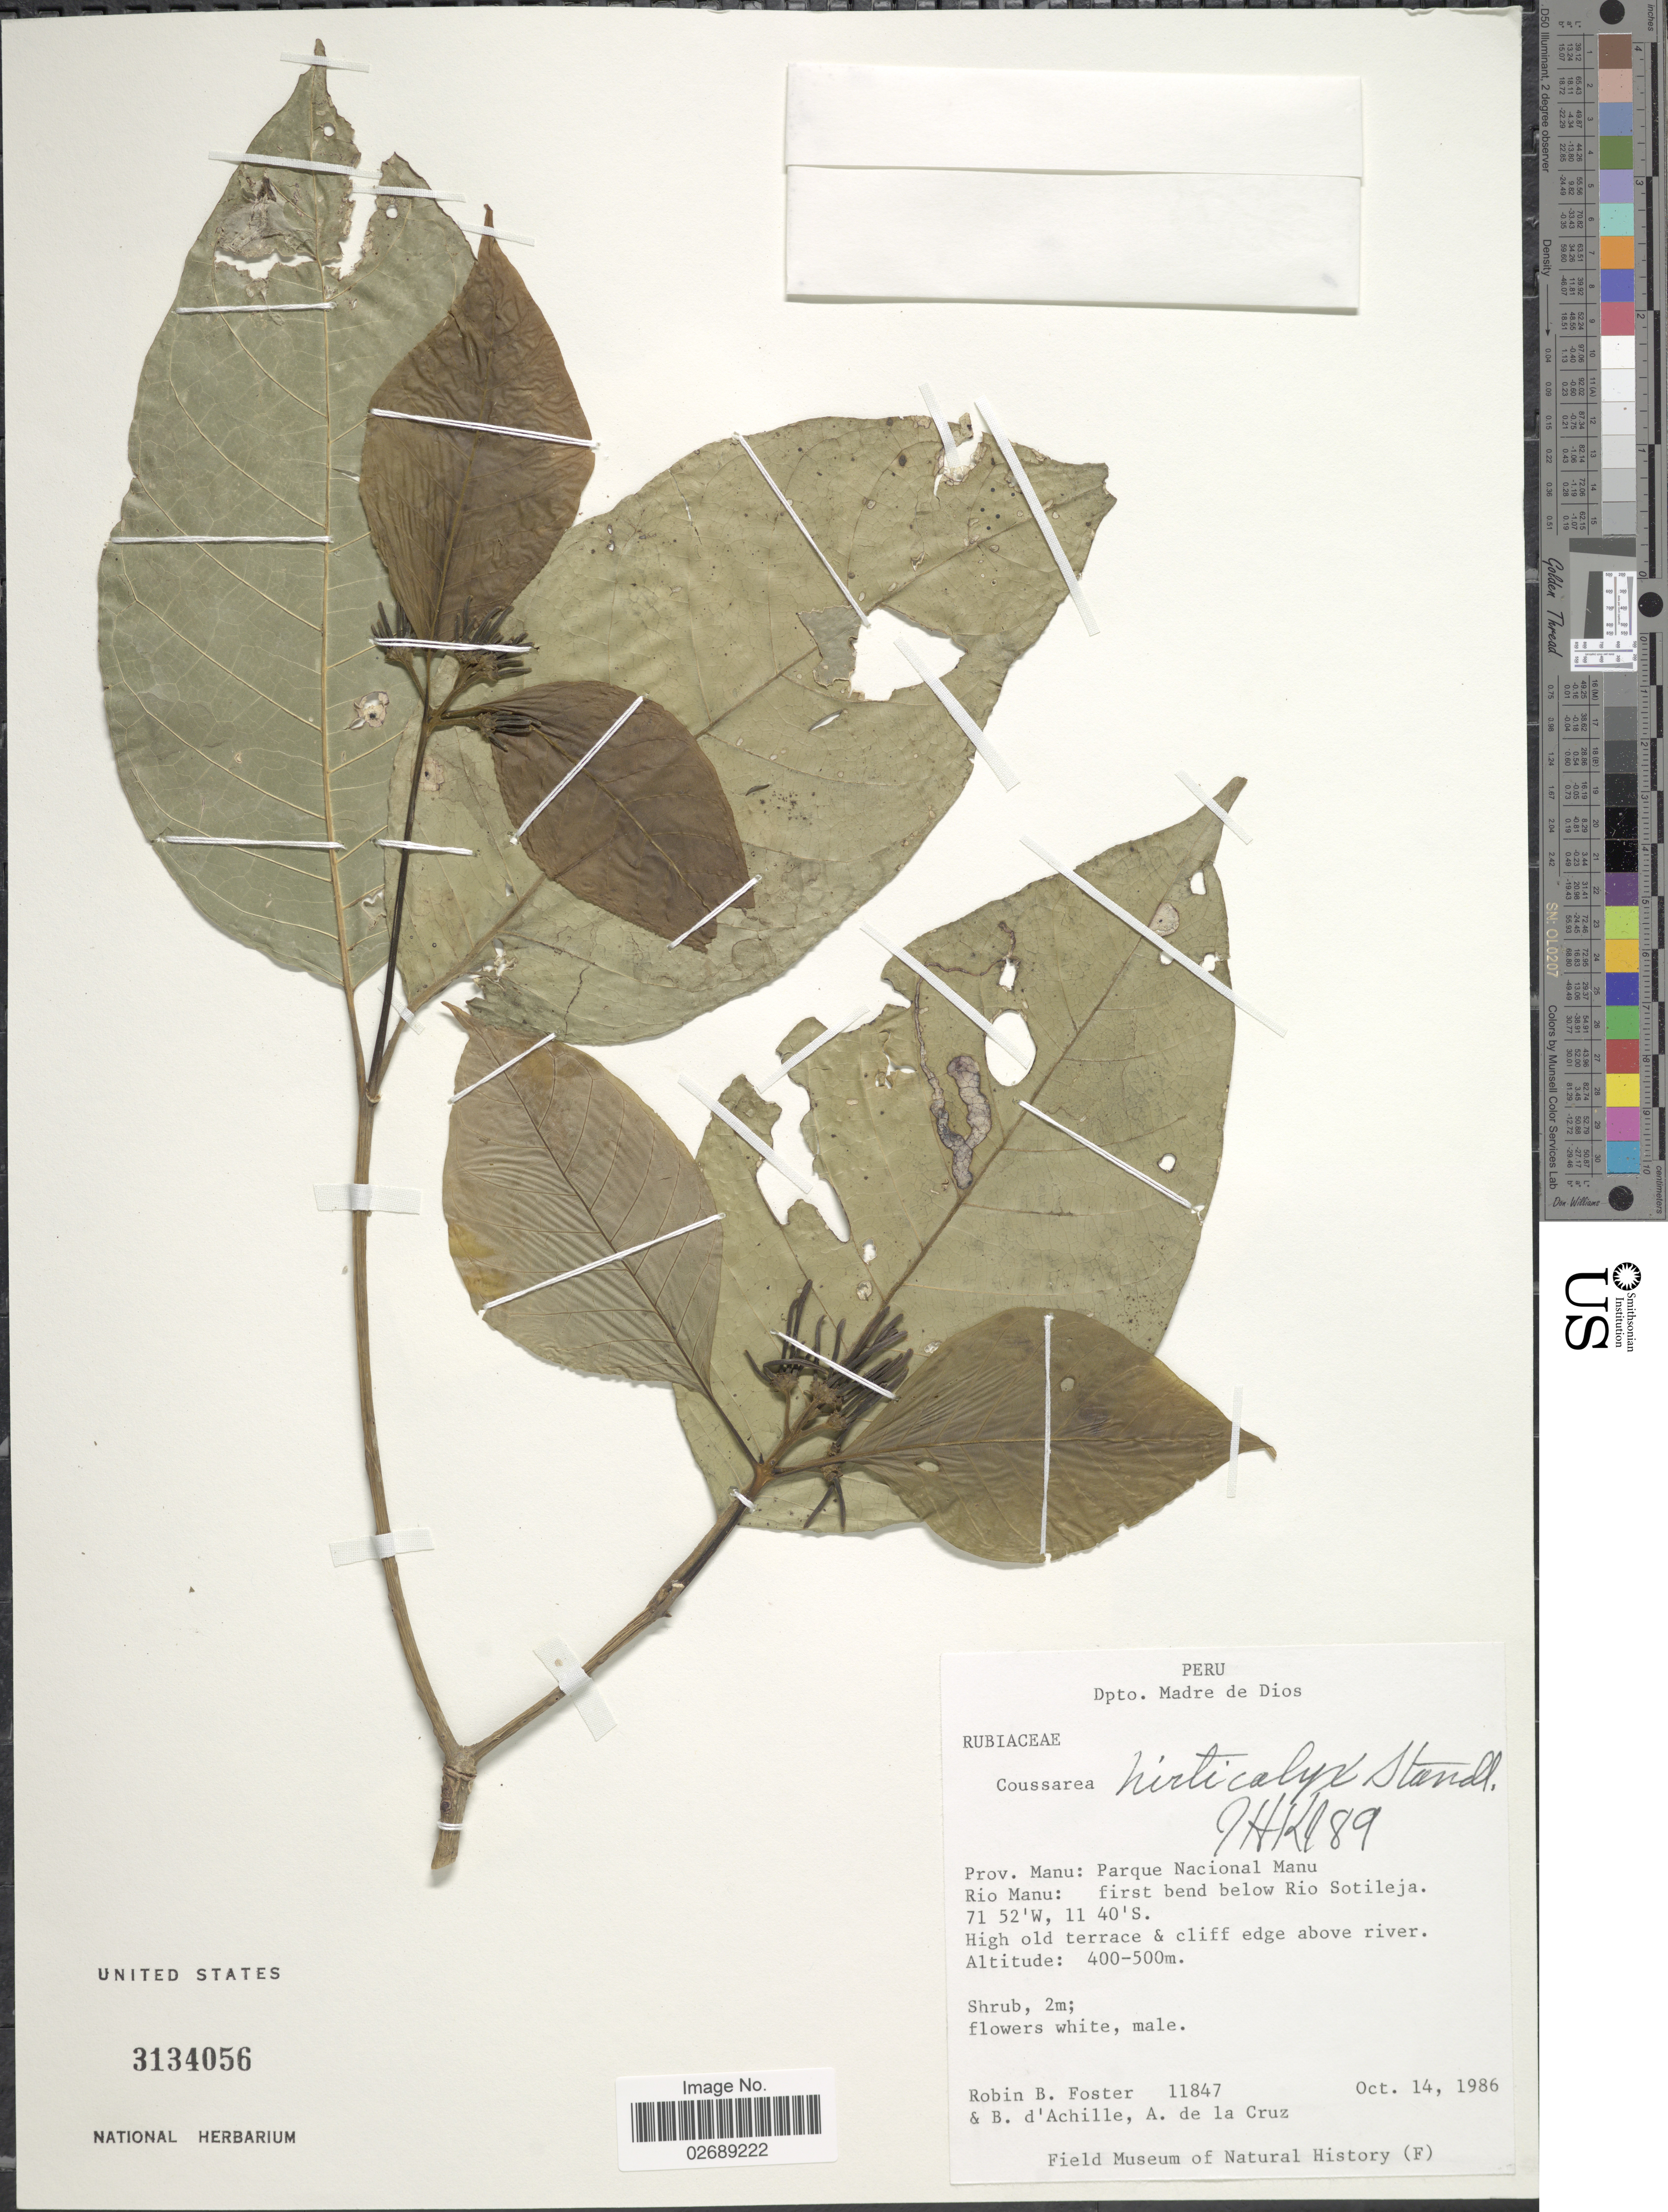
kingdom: Plantae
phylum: Tracheophyta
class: Magnoliopsida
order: Gentianales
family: Rubiaceae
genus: Coussarea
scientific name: Coussarea hirticalyx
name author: Standl.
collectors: R. B. Foster, B. d'Achille & A. de la Cruz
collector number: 11847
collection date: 1986-10-14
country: Peru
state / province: Madre de Dios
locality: Prov. Manu: Parque Nacional Manu, Rio Manu: first bend below Rio Sotileja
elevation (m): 400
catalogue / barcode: US 3134056